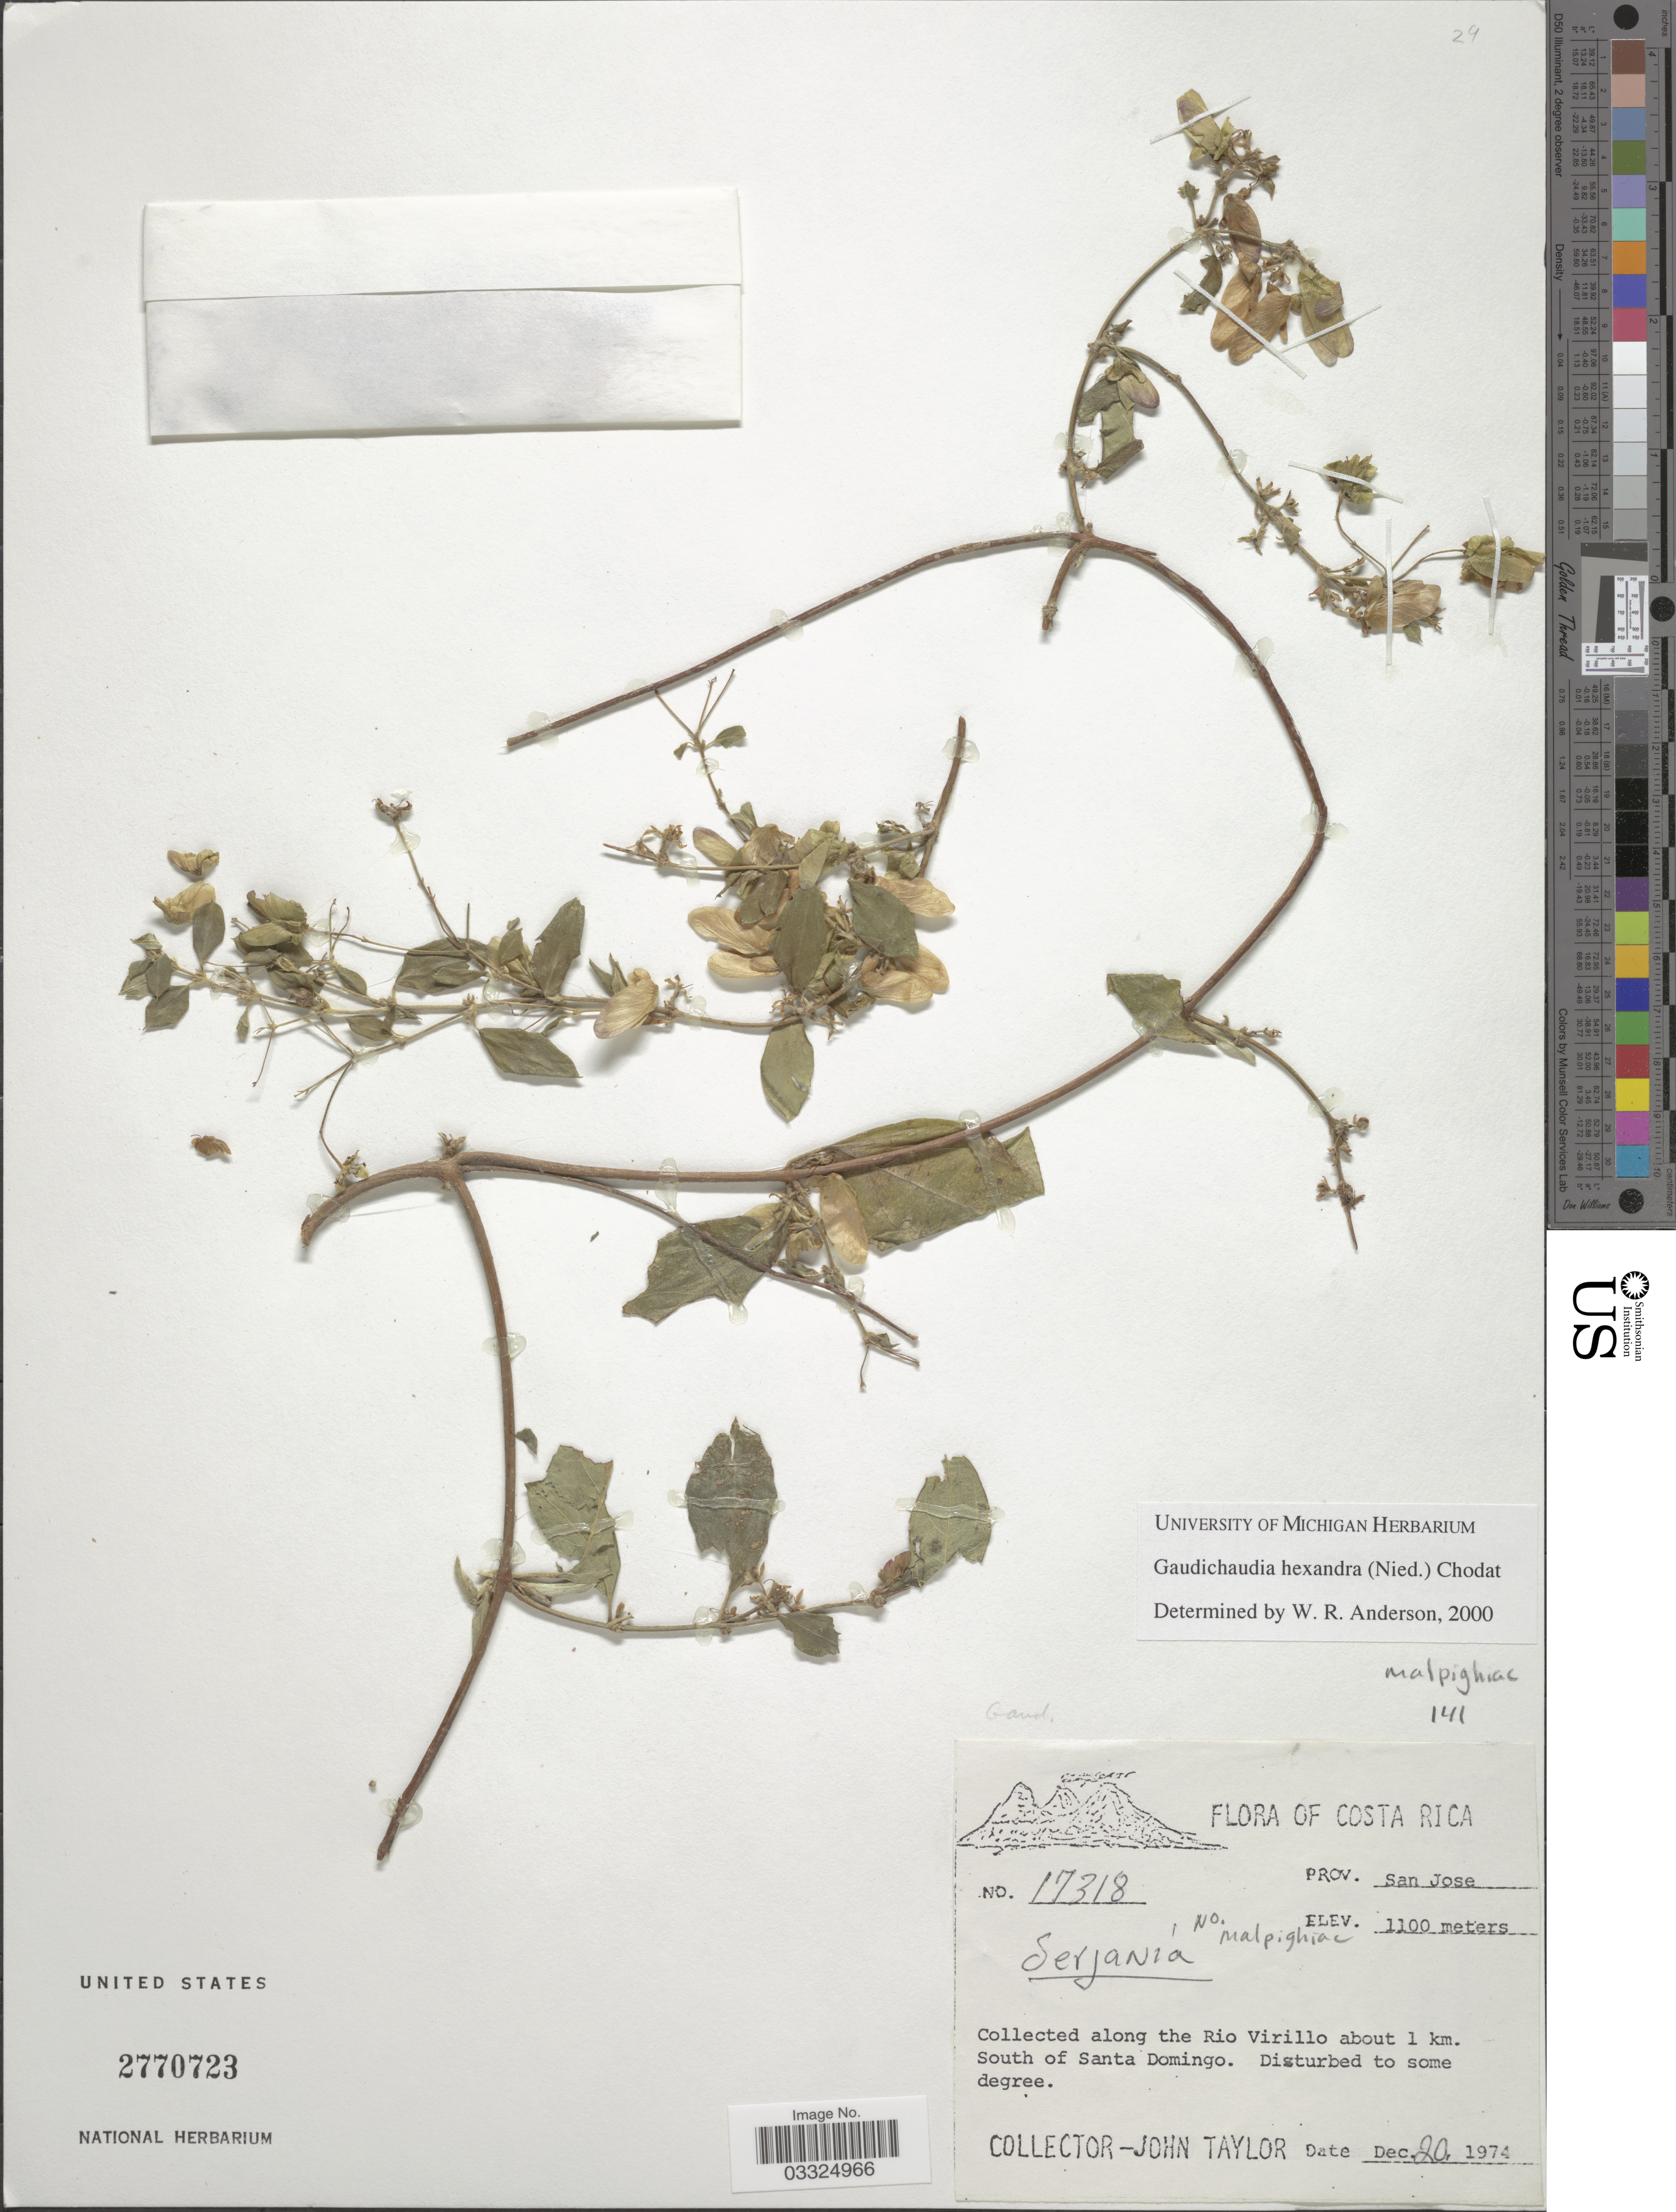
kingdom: Plantae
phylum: Tracheophyta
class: Magnoliopsida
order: Malpighiales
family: Malpighiaceae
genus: Gaudichaudia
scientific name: Gaudichaudia hexandra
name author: (Nied.) Chodat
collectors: J. Taylor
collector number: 17318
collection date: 1974-12-20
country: Costa Rica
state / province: San José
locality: Along the Rio Virillo about 1 km. South of San Domingo.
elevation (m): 1100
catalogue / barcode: US 2770723